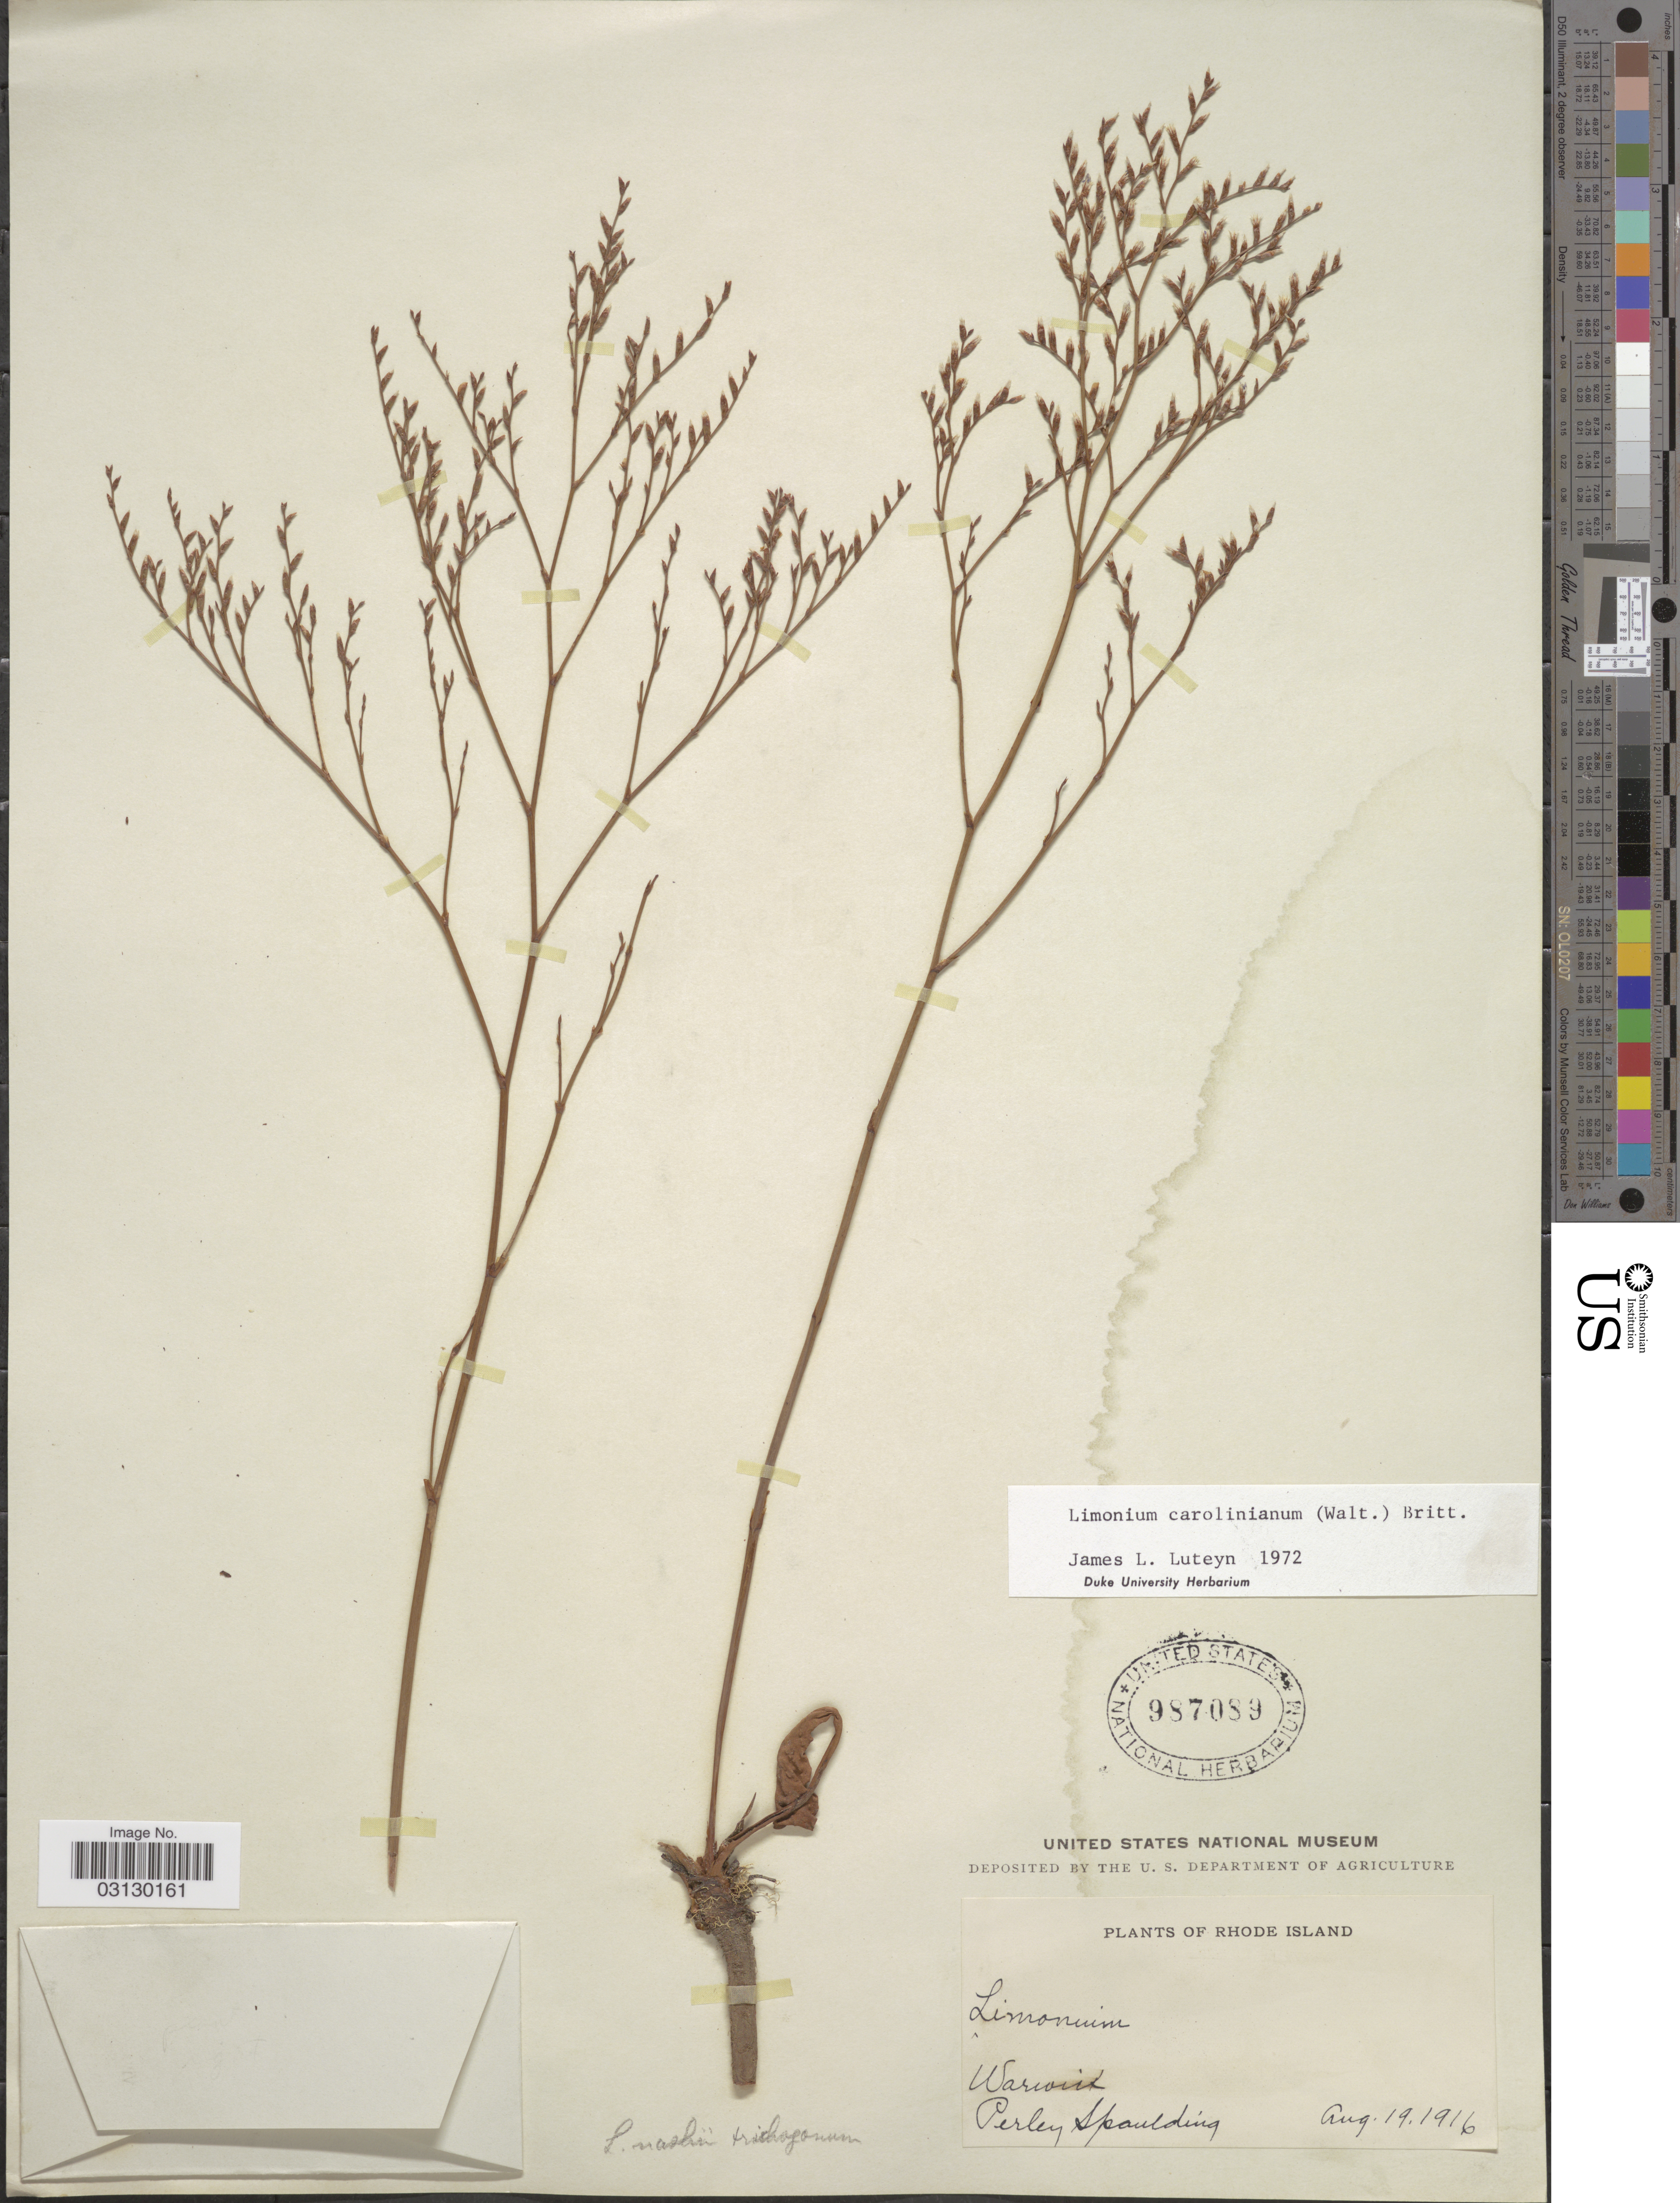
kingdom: Plantae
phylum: Tracheophyta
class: Magnoliopsida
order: Caryophyllales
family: Plumbaginaceae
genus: Limonium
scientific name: Limonium carolinianum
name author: (Walter) Britton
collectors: P. Spaulding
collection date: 1916-08-19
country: United States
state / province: Rhode Island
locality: Warwick.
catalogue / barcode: US 987089